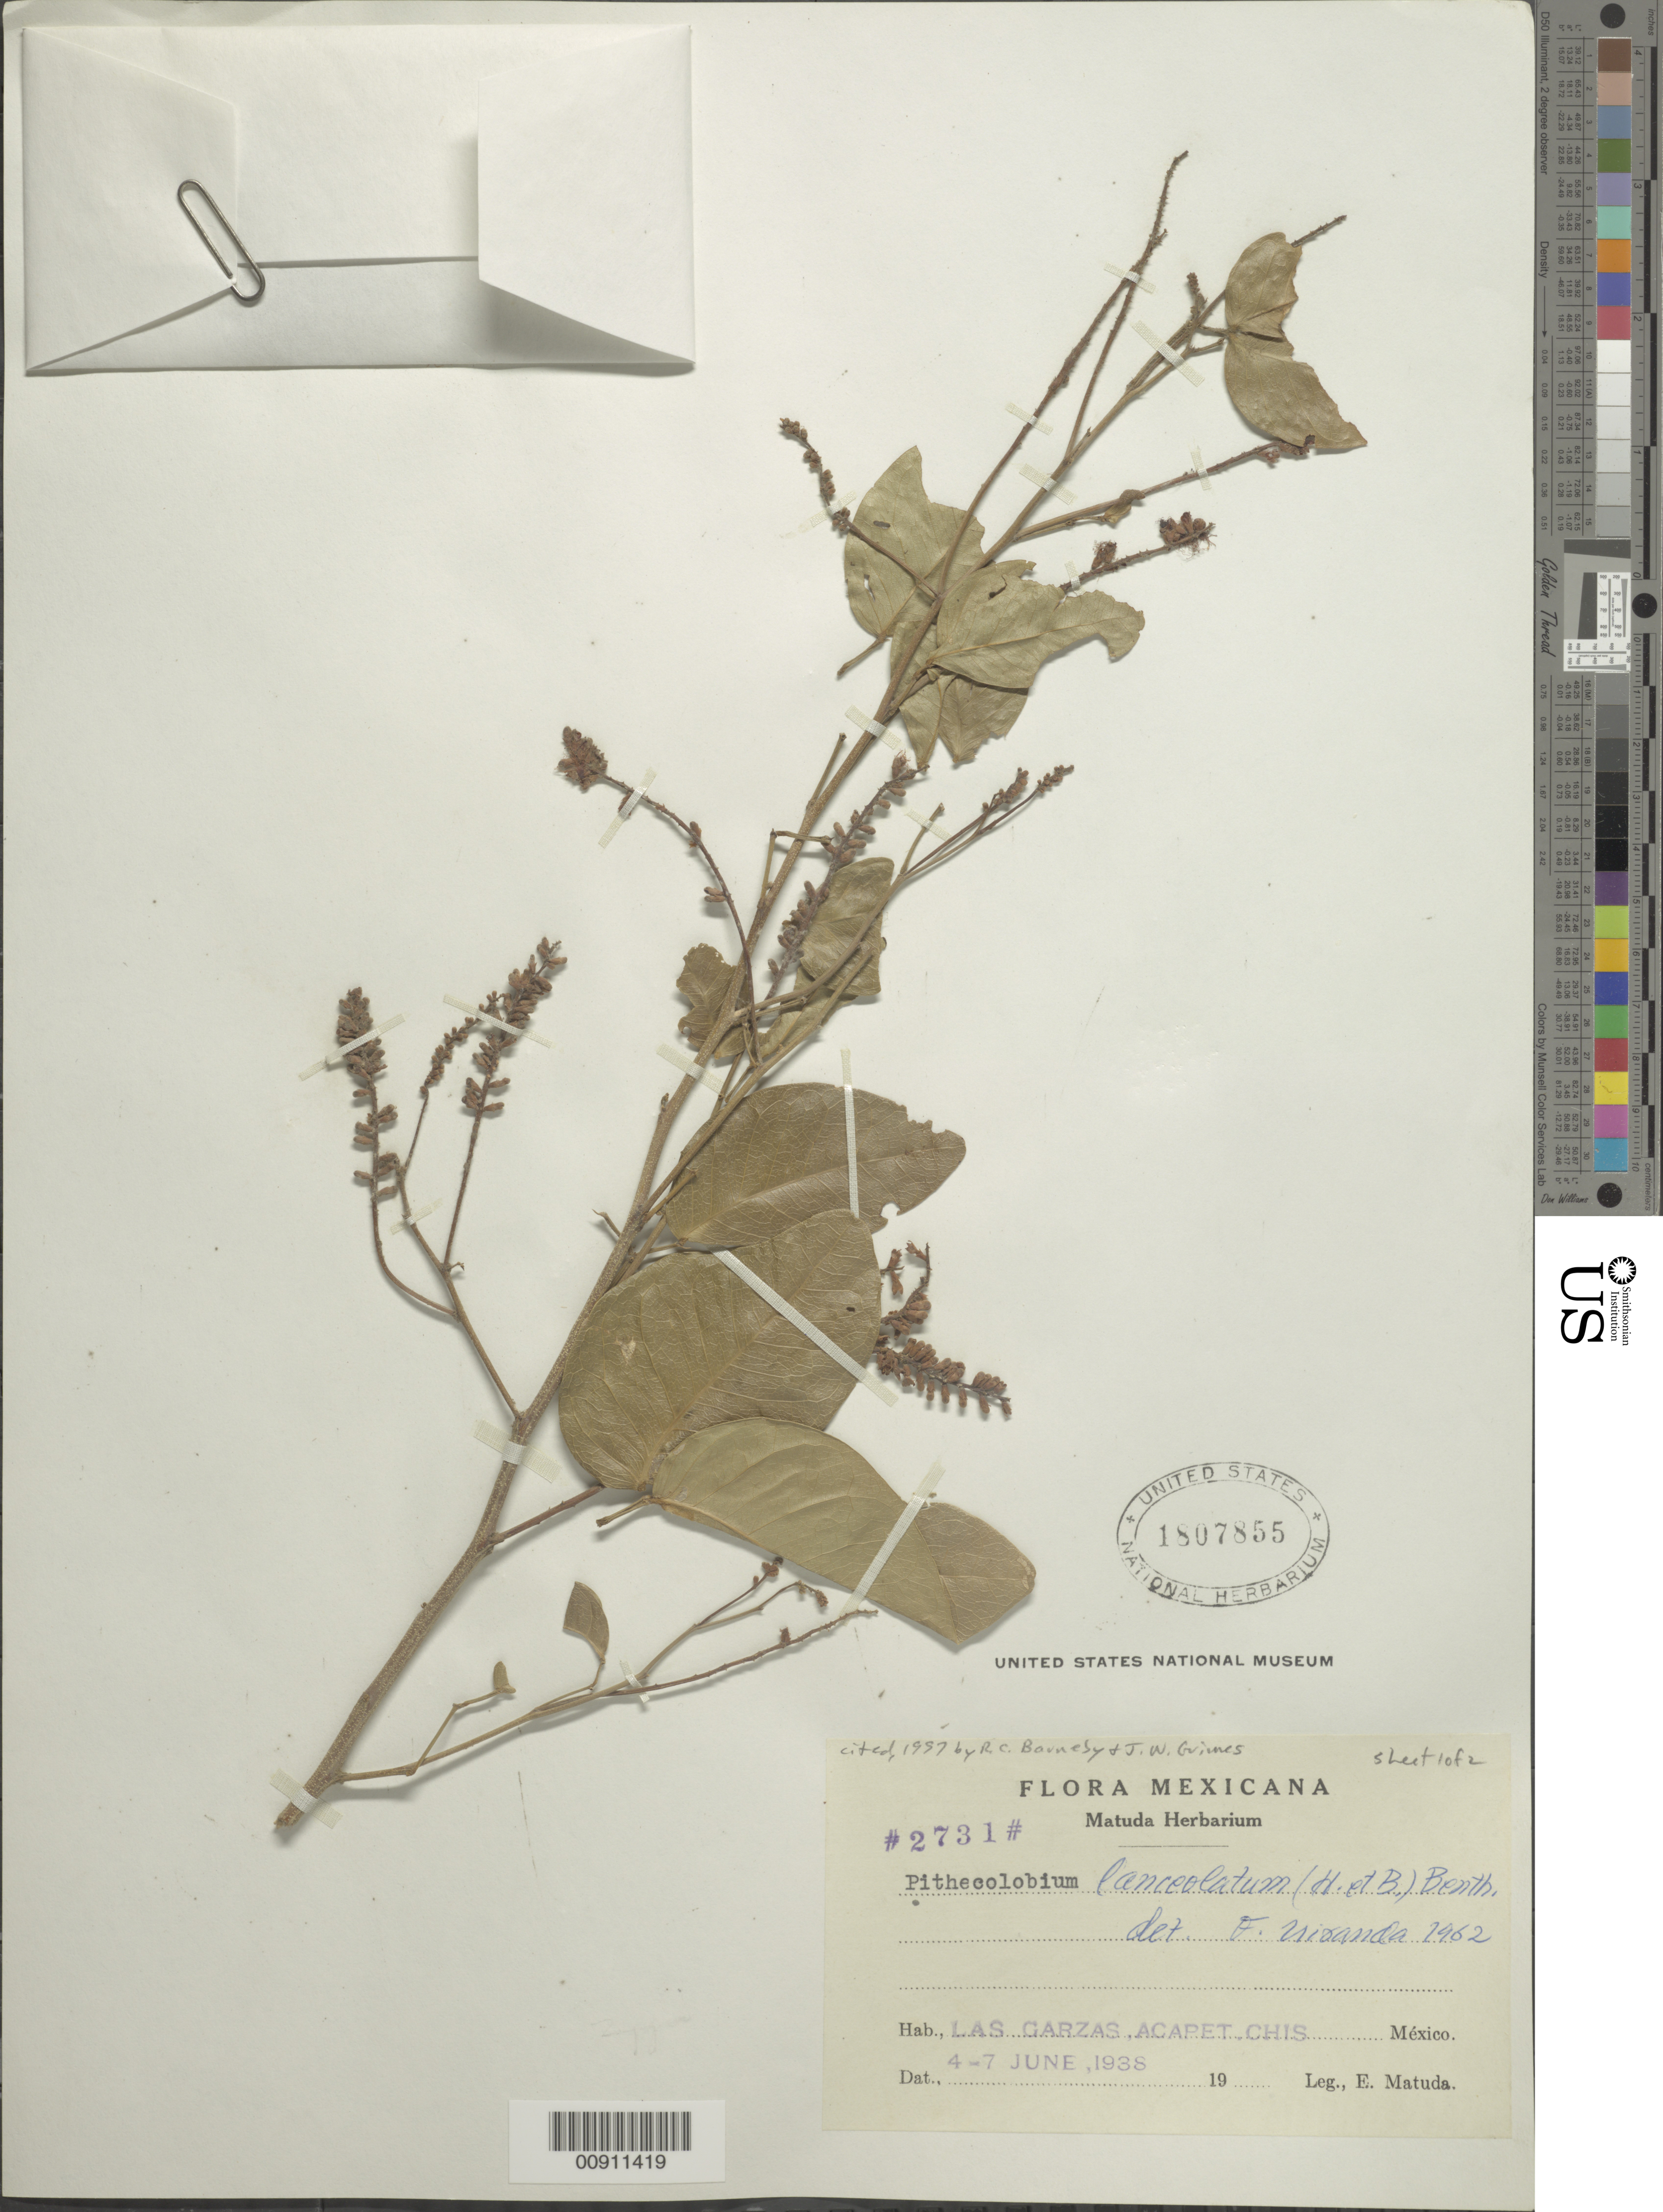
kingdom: Plantae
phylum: Tracheophyta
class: Magnoliopsida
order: Fabales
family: Fabaceae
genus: Pithecellobium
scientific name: Pithecellobium lanceolatum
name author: (Humb. & Bonpl. ex Willd.) Benth.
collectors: E. Matuda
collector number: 2731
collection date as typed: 04 Jun 1938 to 07 Jun 1938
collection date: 1938-06-04/1938-06-07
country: Mexico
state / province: Chiapas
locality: Las Garzas, Acapet, Chiapas.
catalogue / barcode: US 1807855